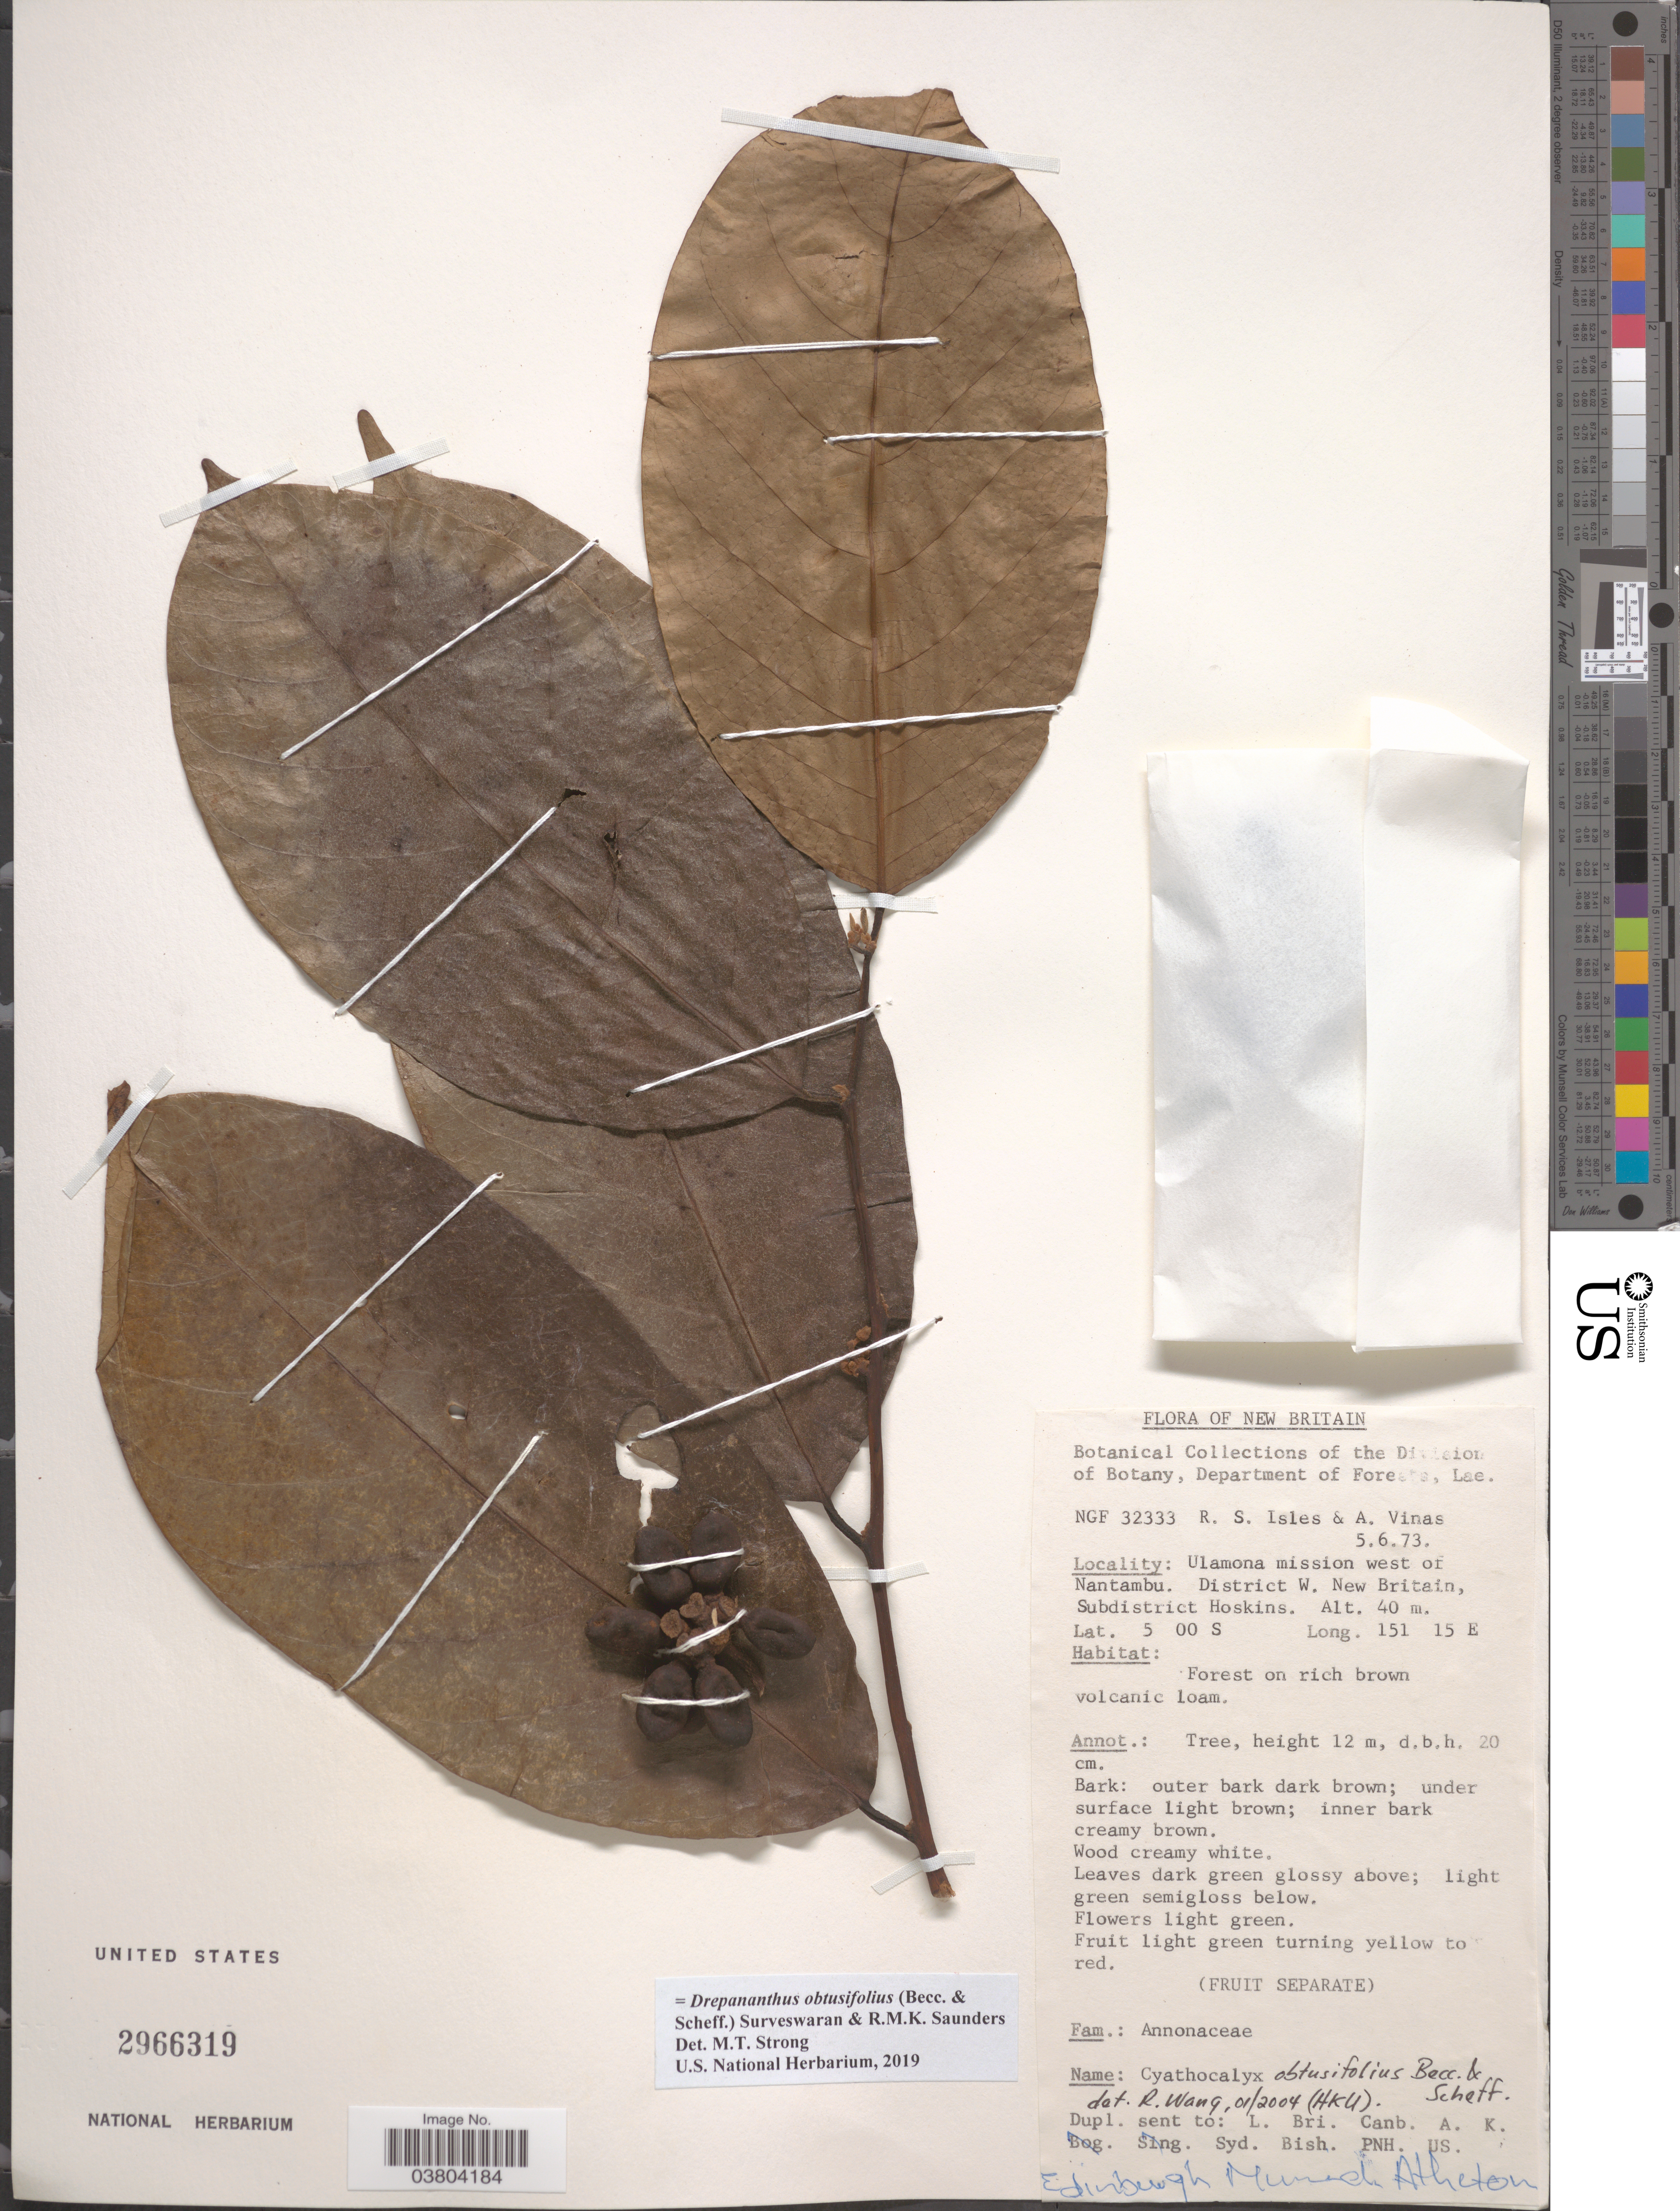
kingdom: Plantae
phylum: Tracheophyta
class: Magnoliopsida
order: Magnoliales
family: Annonaceae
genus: Drepananthus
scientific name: Drepananthus obtusifolius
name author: (Becc. & Scheff.) Surveswaran & R.M.K. Saunders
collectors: R. Isles & A. Vinas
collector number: NGF 32333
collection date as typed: Transcribed d/m/y: 5/6/73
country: Papua New Guinea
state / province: West New Britain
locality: New Britain. Ulamona mission west of Nantambu. District W. New Britain, Subdistrict Hoskins.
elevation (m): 40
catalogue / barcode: US 2966319